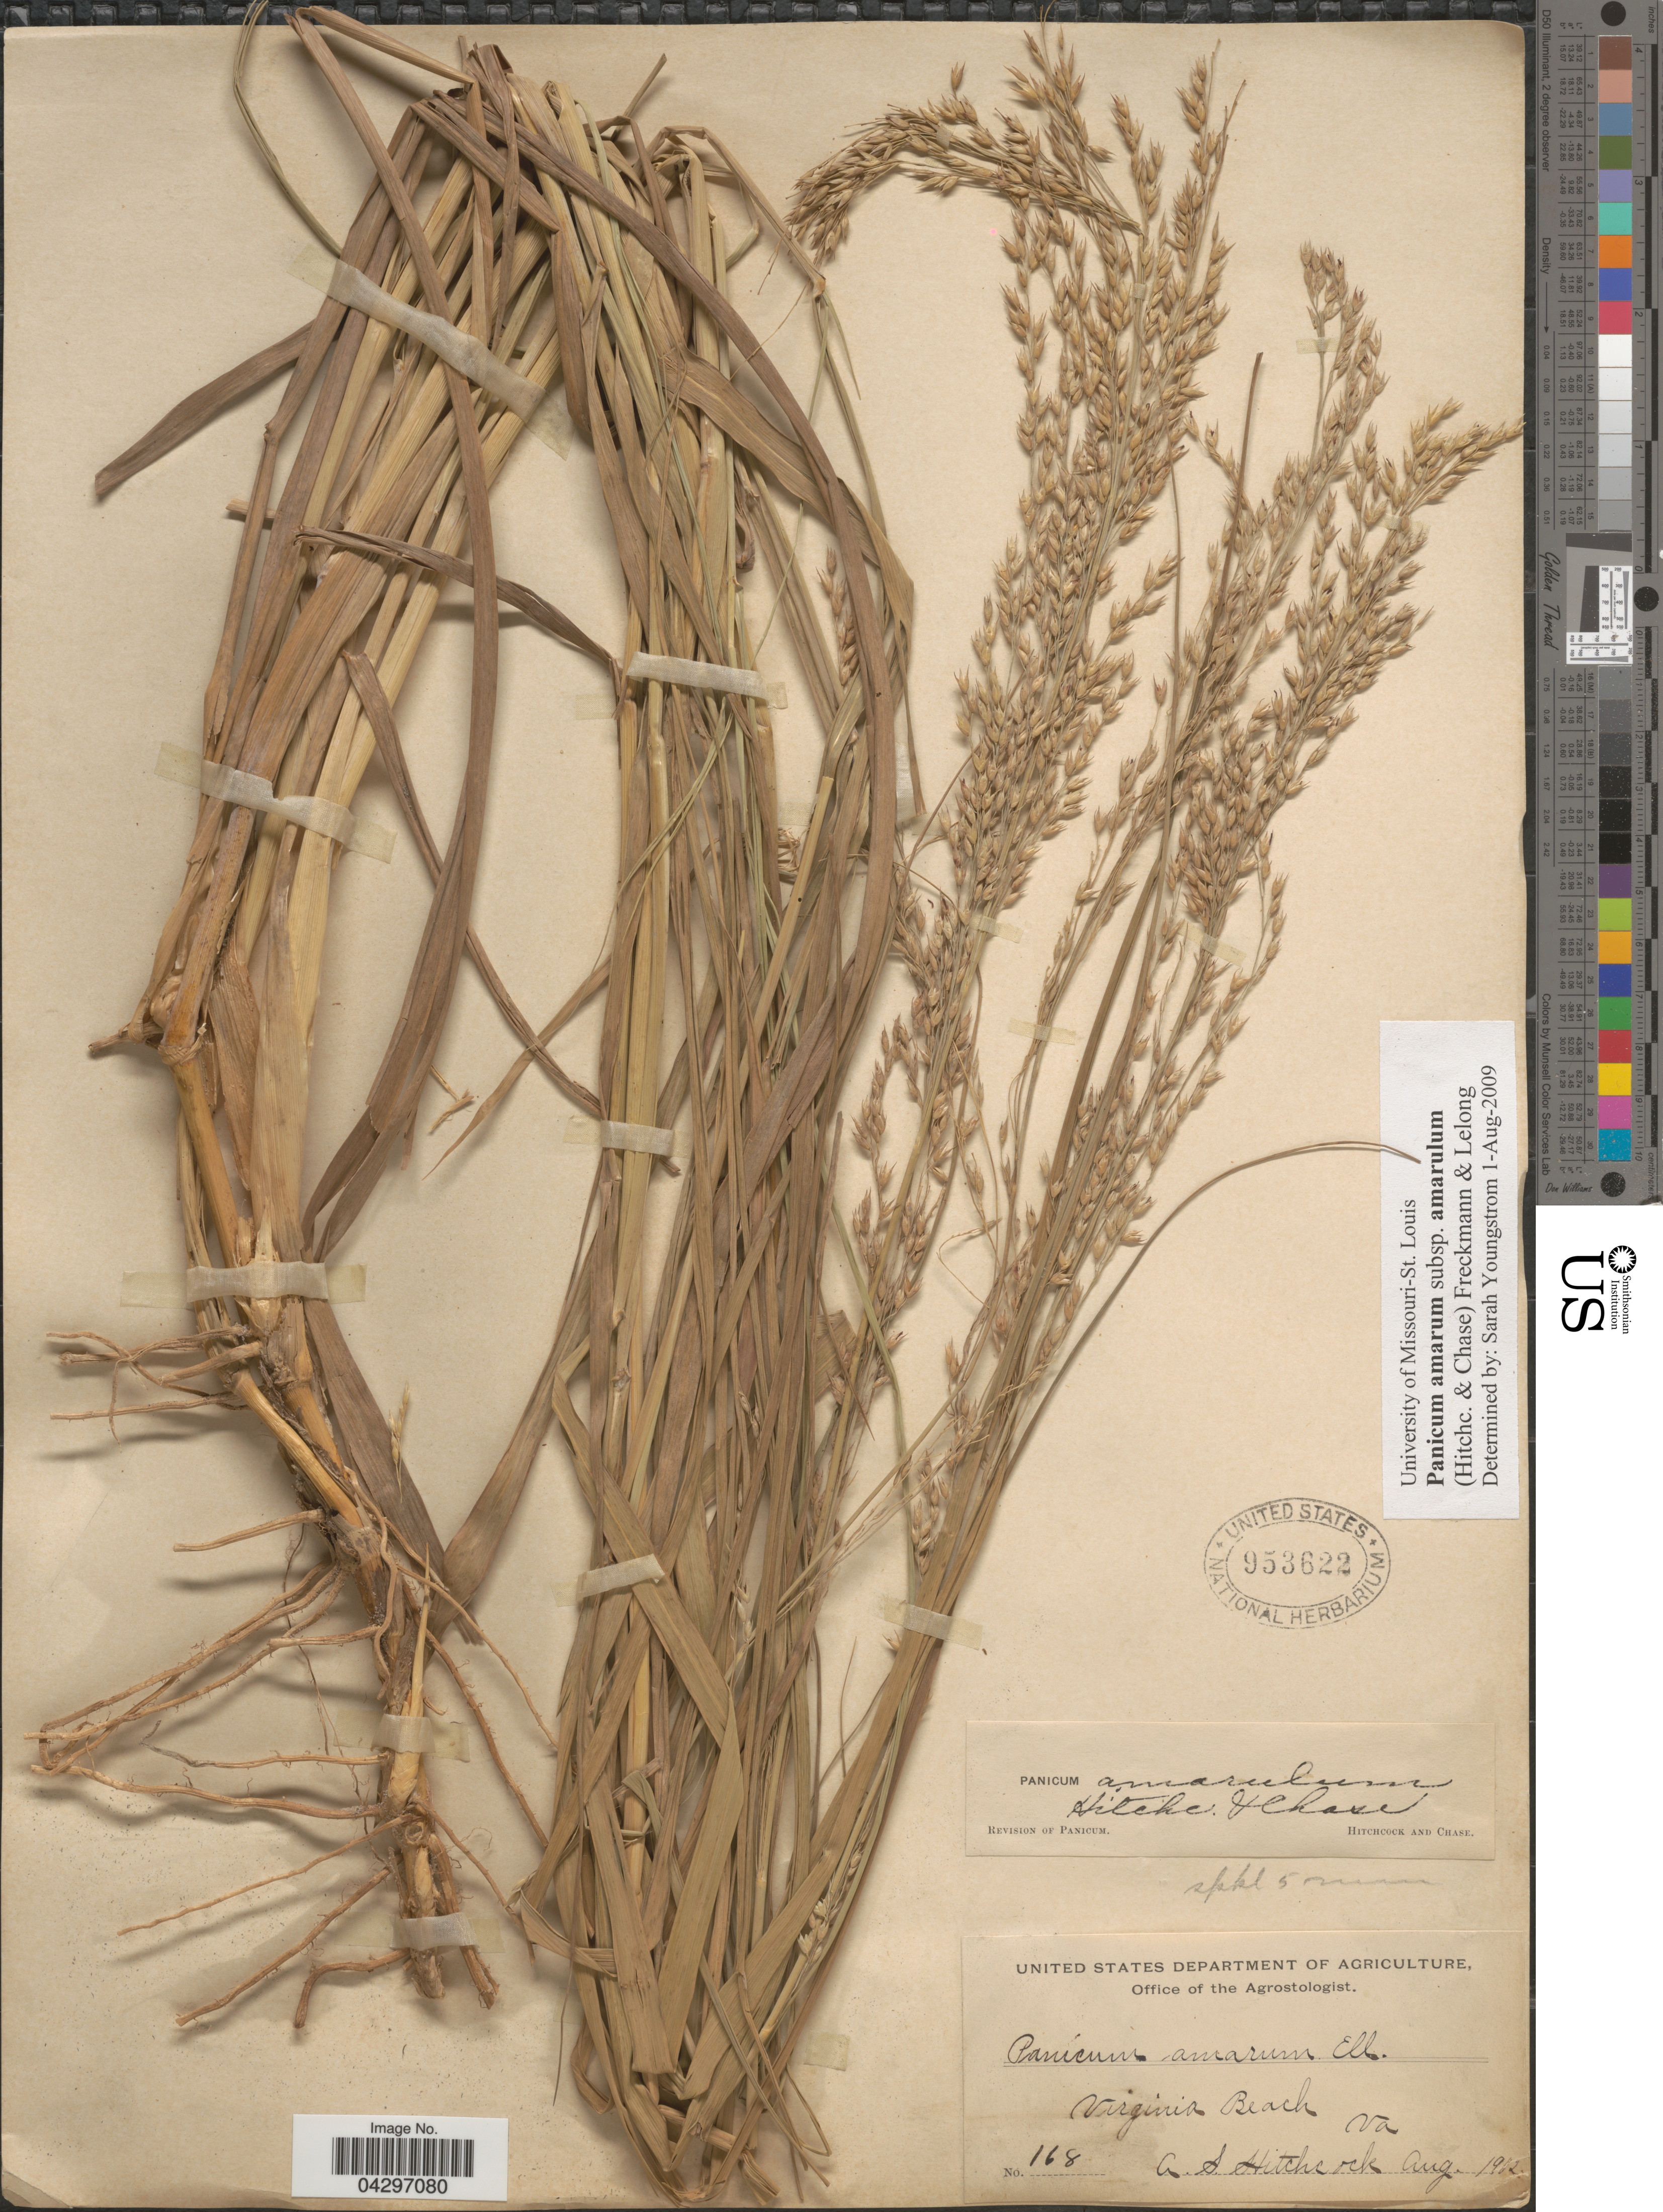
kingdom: Plantae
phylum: Tracheophyta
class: Liliopsida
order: Poales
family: Poaceae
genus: Panicum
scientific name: Panicum amarum var. amarulum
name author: (Hitchc. & Chase) Freckmann & Lelong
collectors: A. S. Hitchcock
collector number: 168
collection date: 1902-08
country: United States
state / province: Virginia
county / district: City of Virginia Beach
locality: Virginia Beach.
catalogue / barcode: US 953622